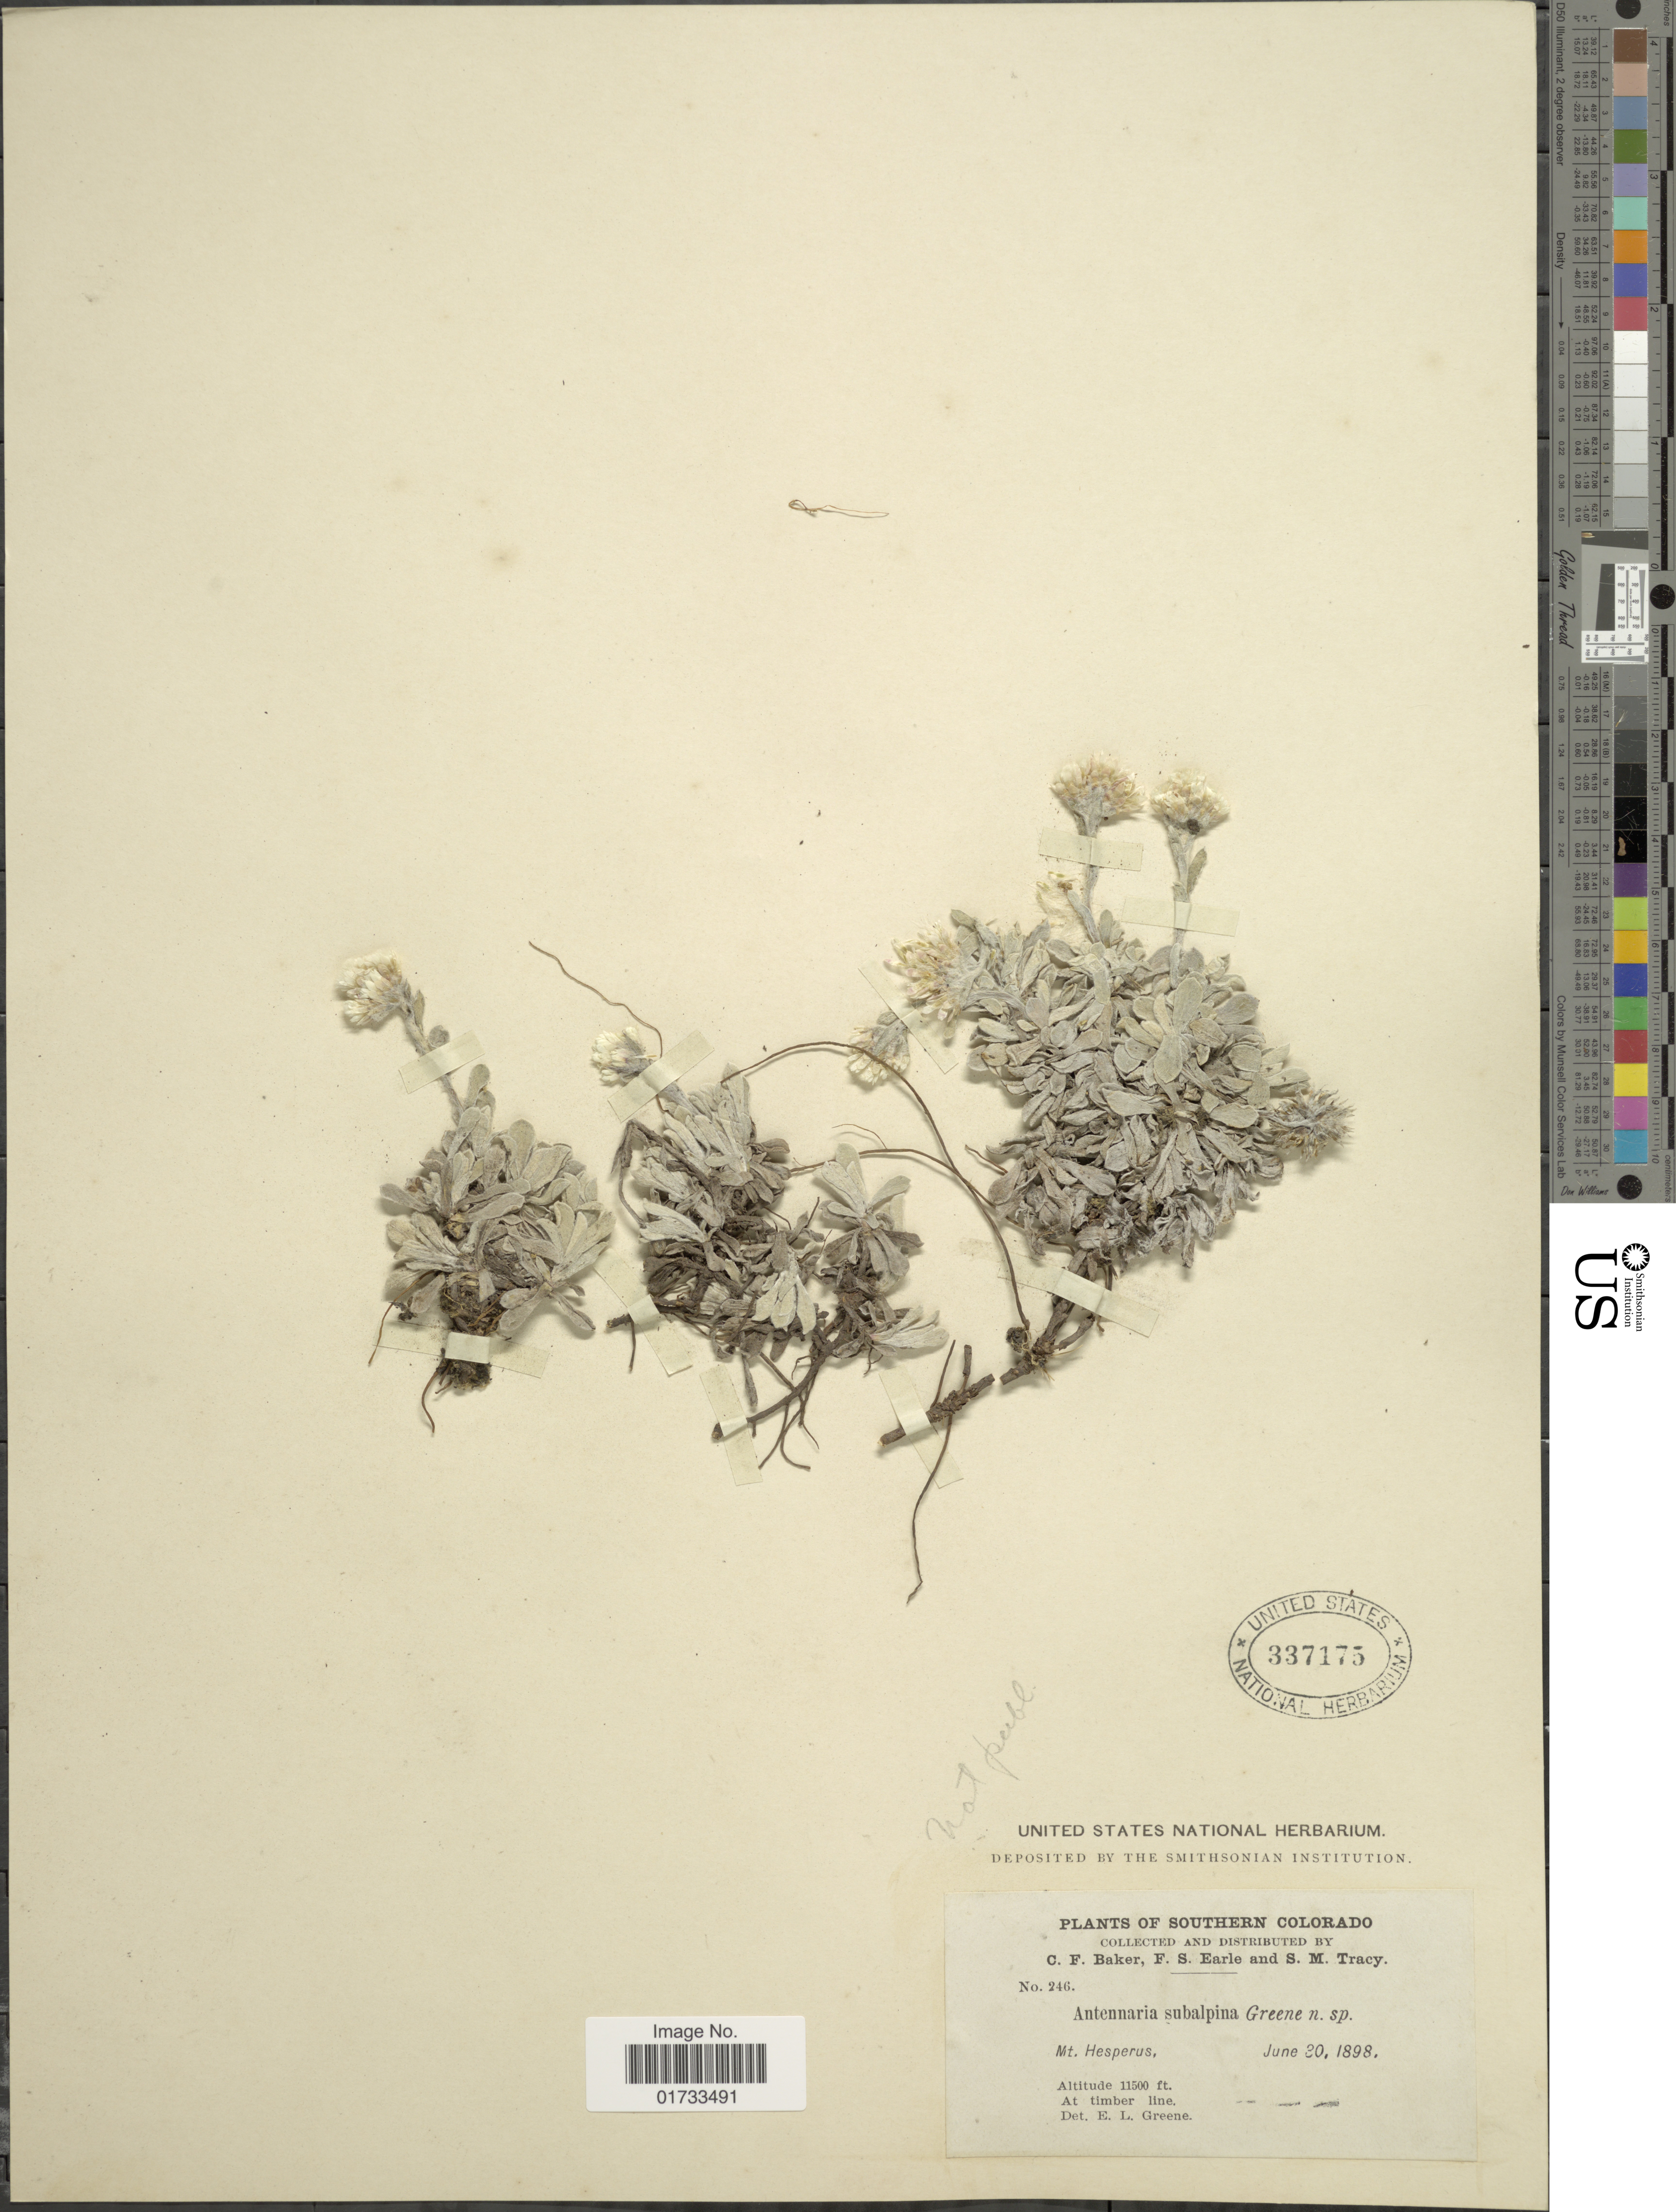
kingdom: Plantae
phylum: Tracheophyta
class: Magnoliopsida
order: Asterales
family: Asteraceae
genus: Antennaria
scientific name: Antennaria sp.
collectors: C. F. Baker, F. S. Earle & S. M. Tracy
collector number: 246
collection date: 1898-06-30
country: United States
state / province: Colorado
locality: Southern Colorado, Mt. Hesperus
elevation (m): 3505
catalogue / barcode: US 337175